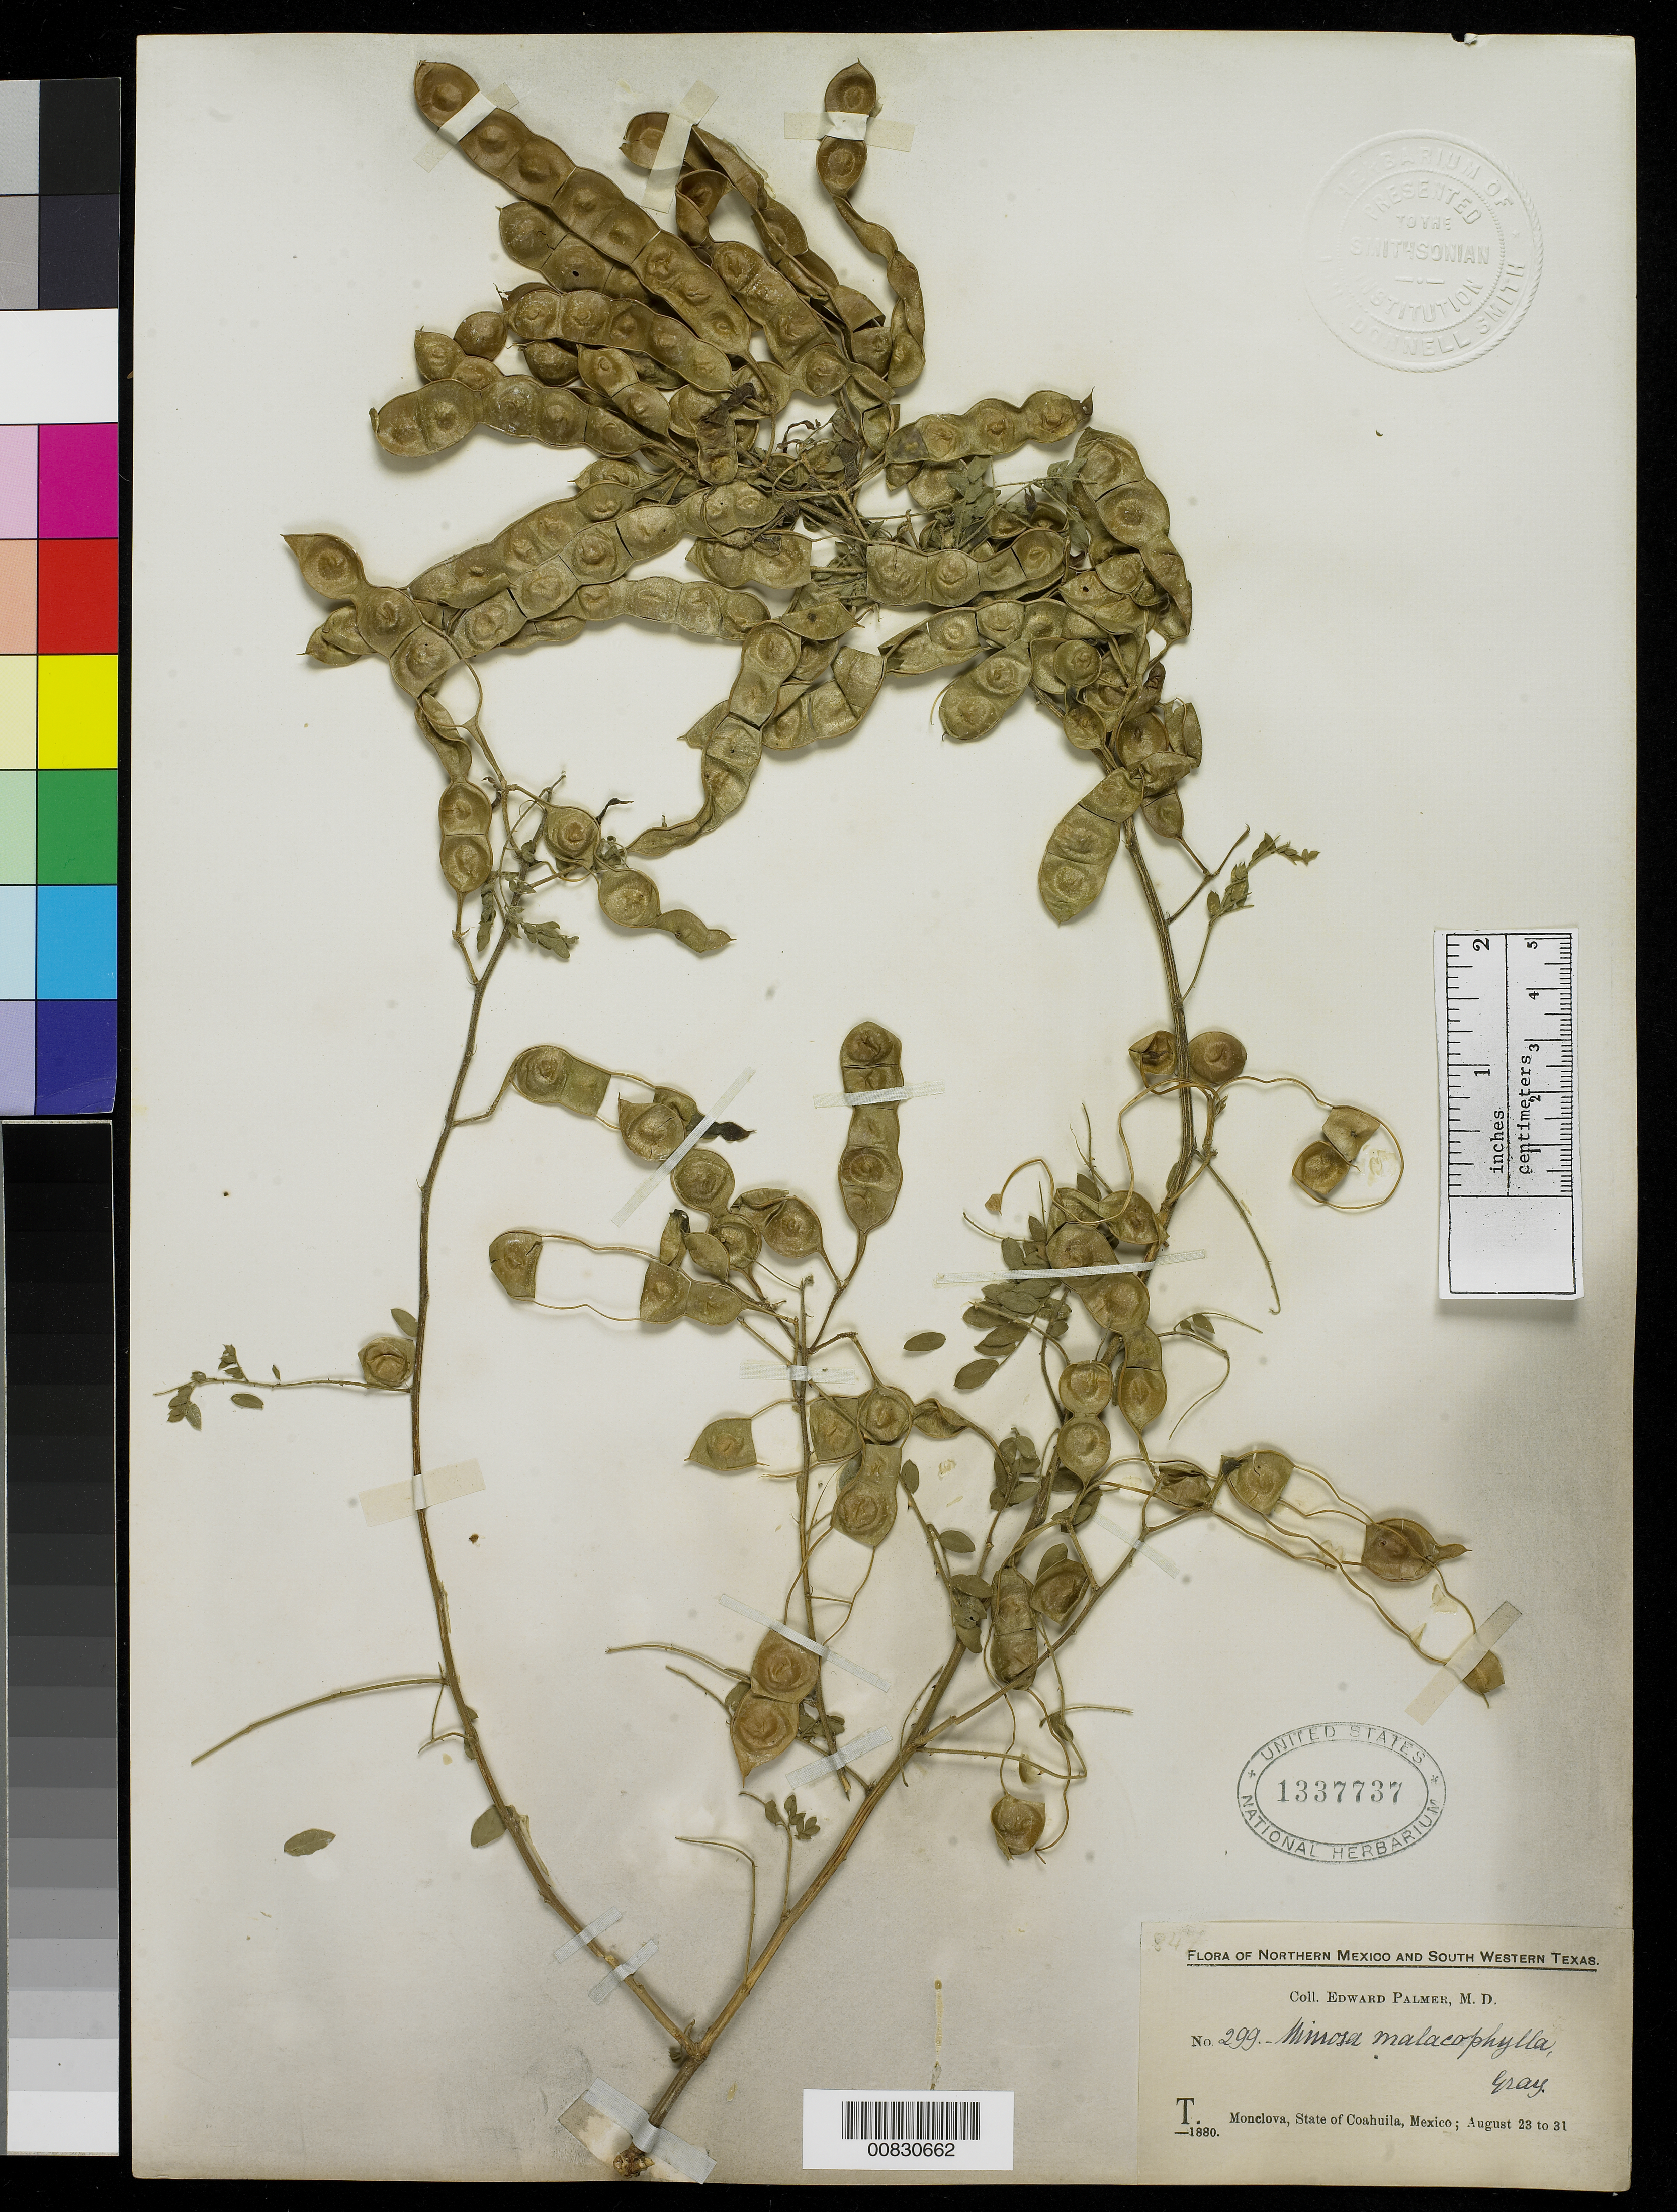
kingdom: Plantae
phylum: Tracheophyta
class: Magnoliopsida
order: Fabales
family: Fabaceae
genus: Mimosa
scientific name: Mimosa malacophylla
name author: A. Gray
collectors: E. Palmer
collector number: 299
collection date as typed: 23 Aug 1880 to 31 Aug 1880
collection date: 1880-08-23/1880-08-31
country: Mexico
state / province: Coahuila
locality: T. Monclova, Coahuila.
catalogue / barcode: US 1337737